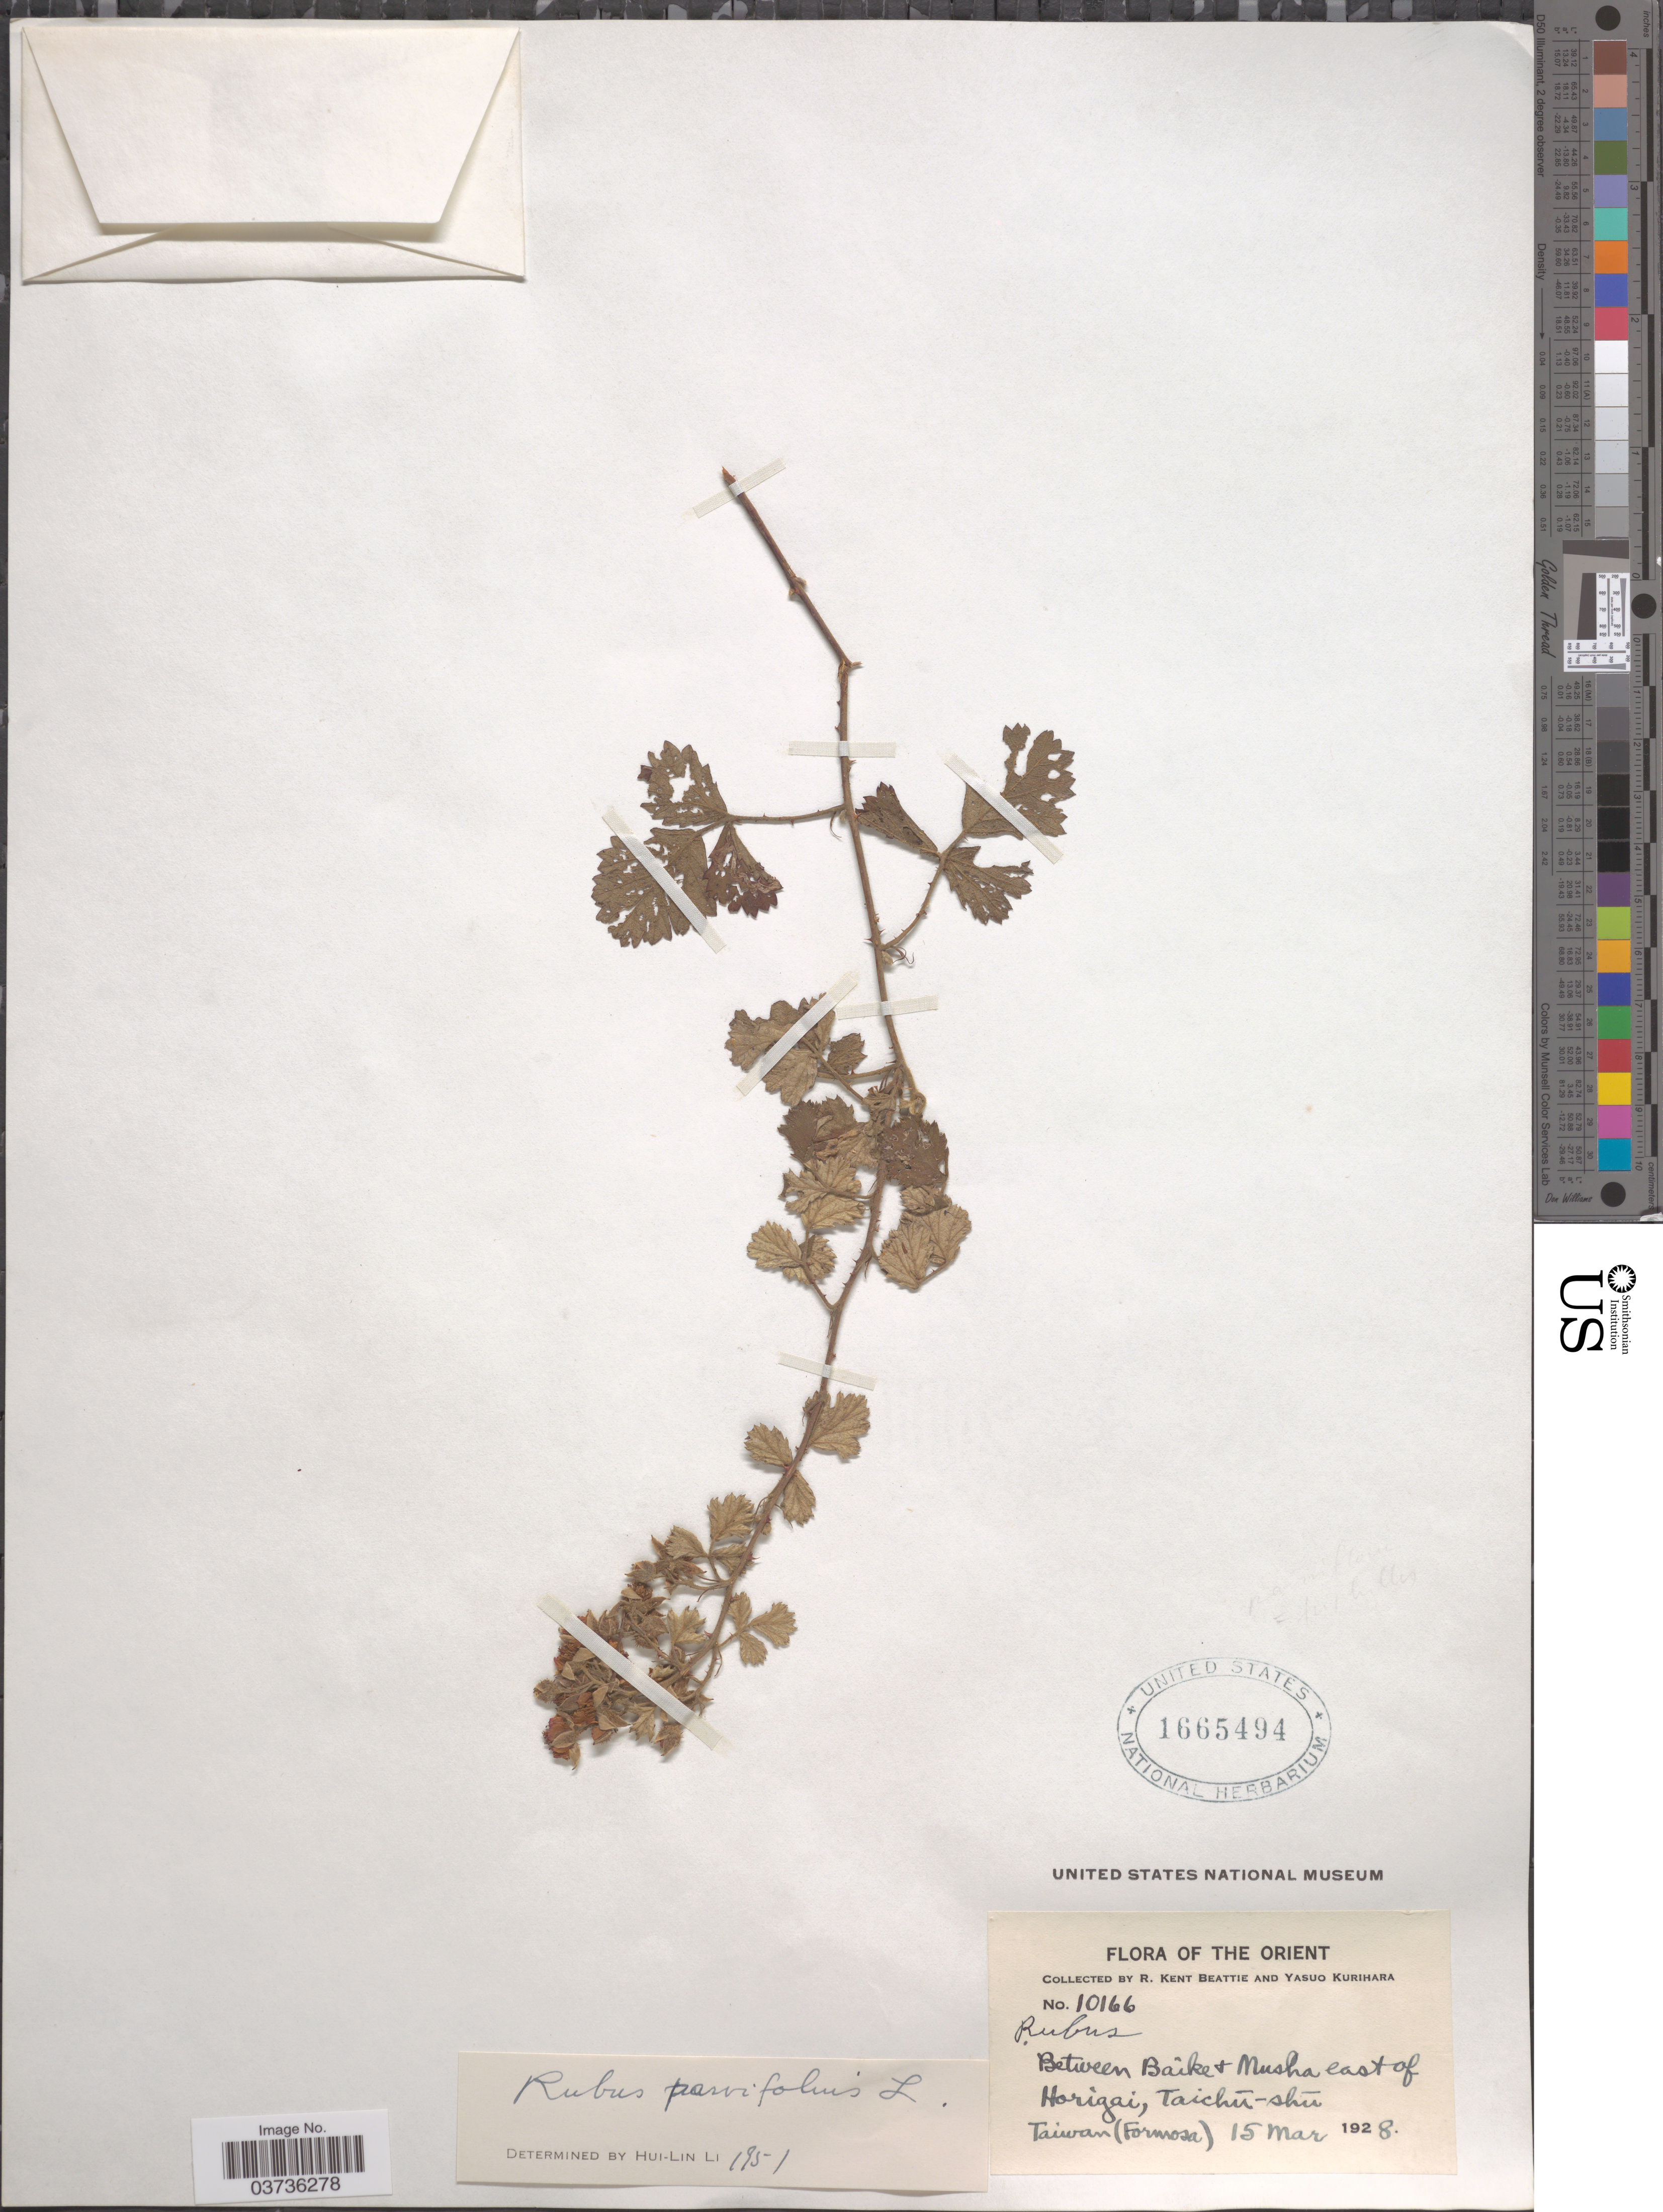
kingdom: Plantae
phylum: Tracheophyta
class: Magnoliopsida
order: Rosales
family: Rosaceae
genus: Rubus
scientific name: Rubus parvifolius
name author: L.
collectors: R. K. Beattie & Y. Kurihara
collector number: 10166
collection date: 1928-03-15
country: Taiwan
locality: Orient. Between Baike & Musha east of Horigai, Taichu-shu. (Formosa).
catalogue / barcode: US 1665494